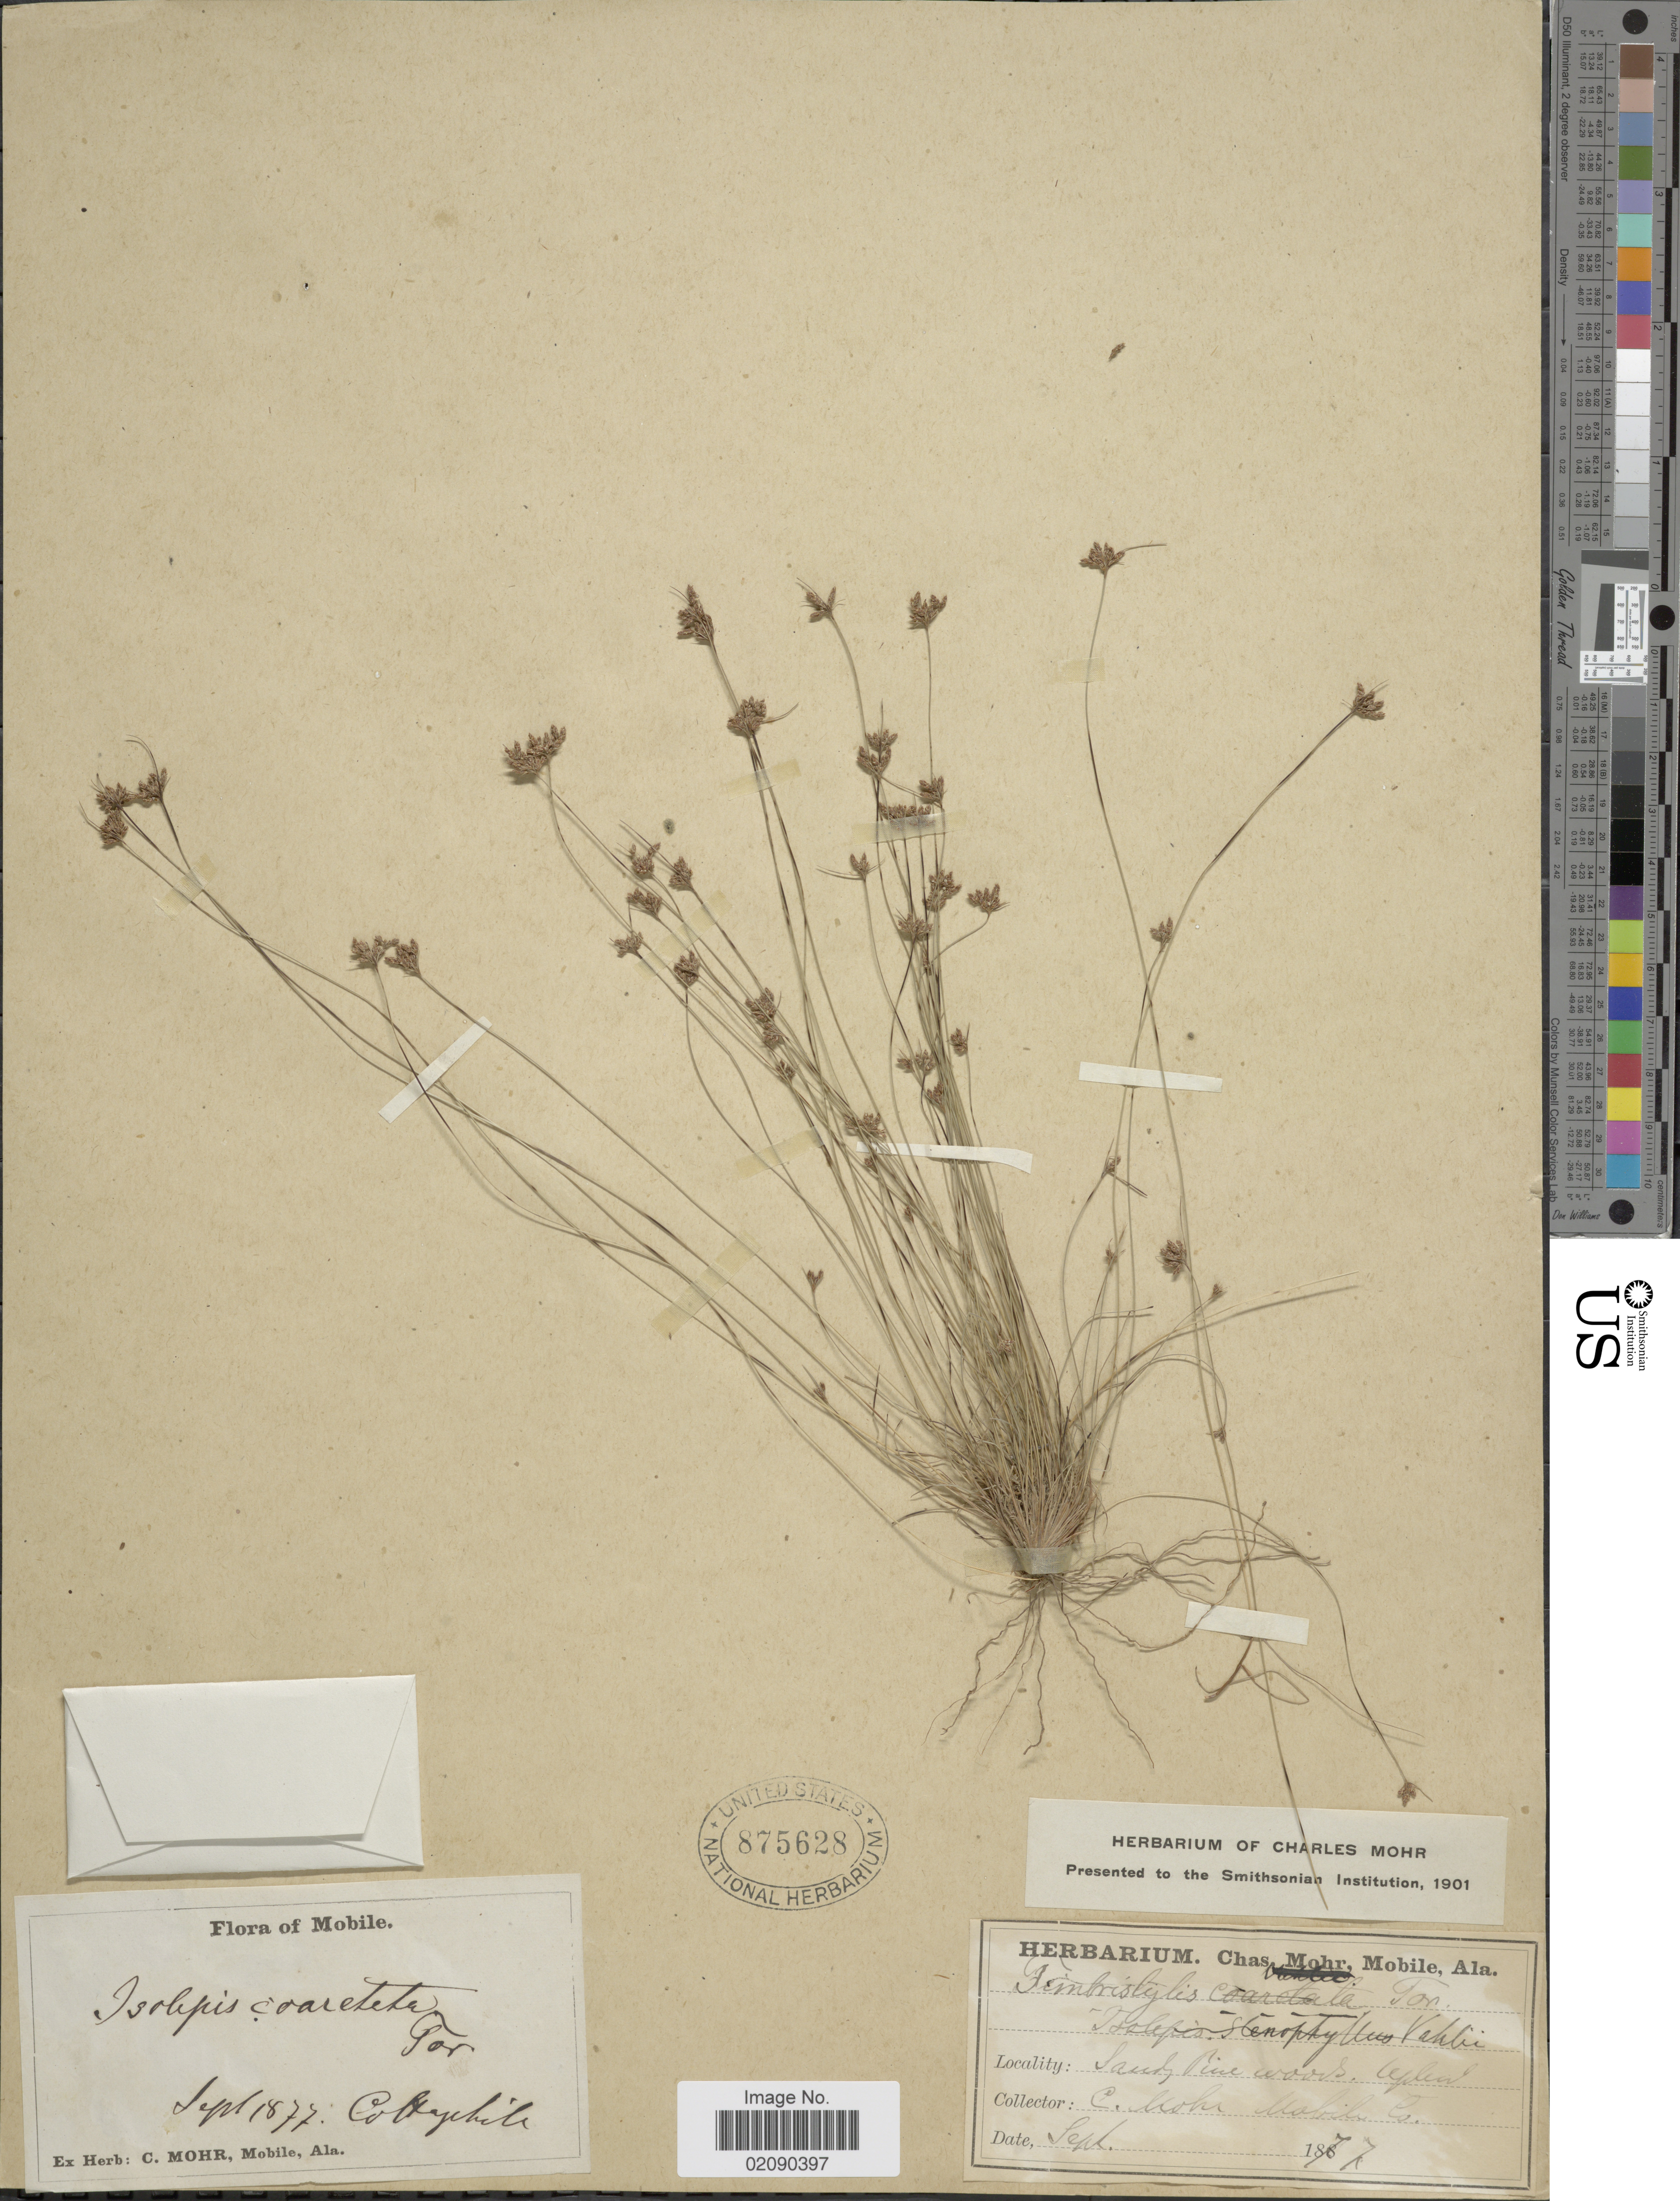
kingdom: Plantae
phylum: Tracheophyta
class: Liliopsida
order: Poales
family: Cyperaceae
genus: Bulbostylis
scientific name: Bulbostylis ciliatifolia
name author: (Elliott) Fernald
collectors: C. T. Mohr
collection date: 1877-09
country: United States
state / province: Alabama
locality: Mobile, Sandy Pine woods, Upland, Mobile Co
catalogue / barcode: US 875628